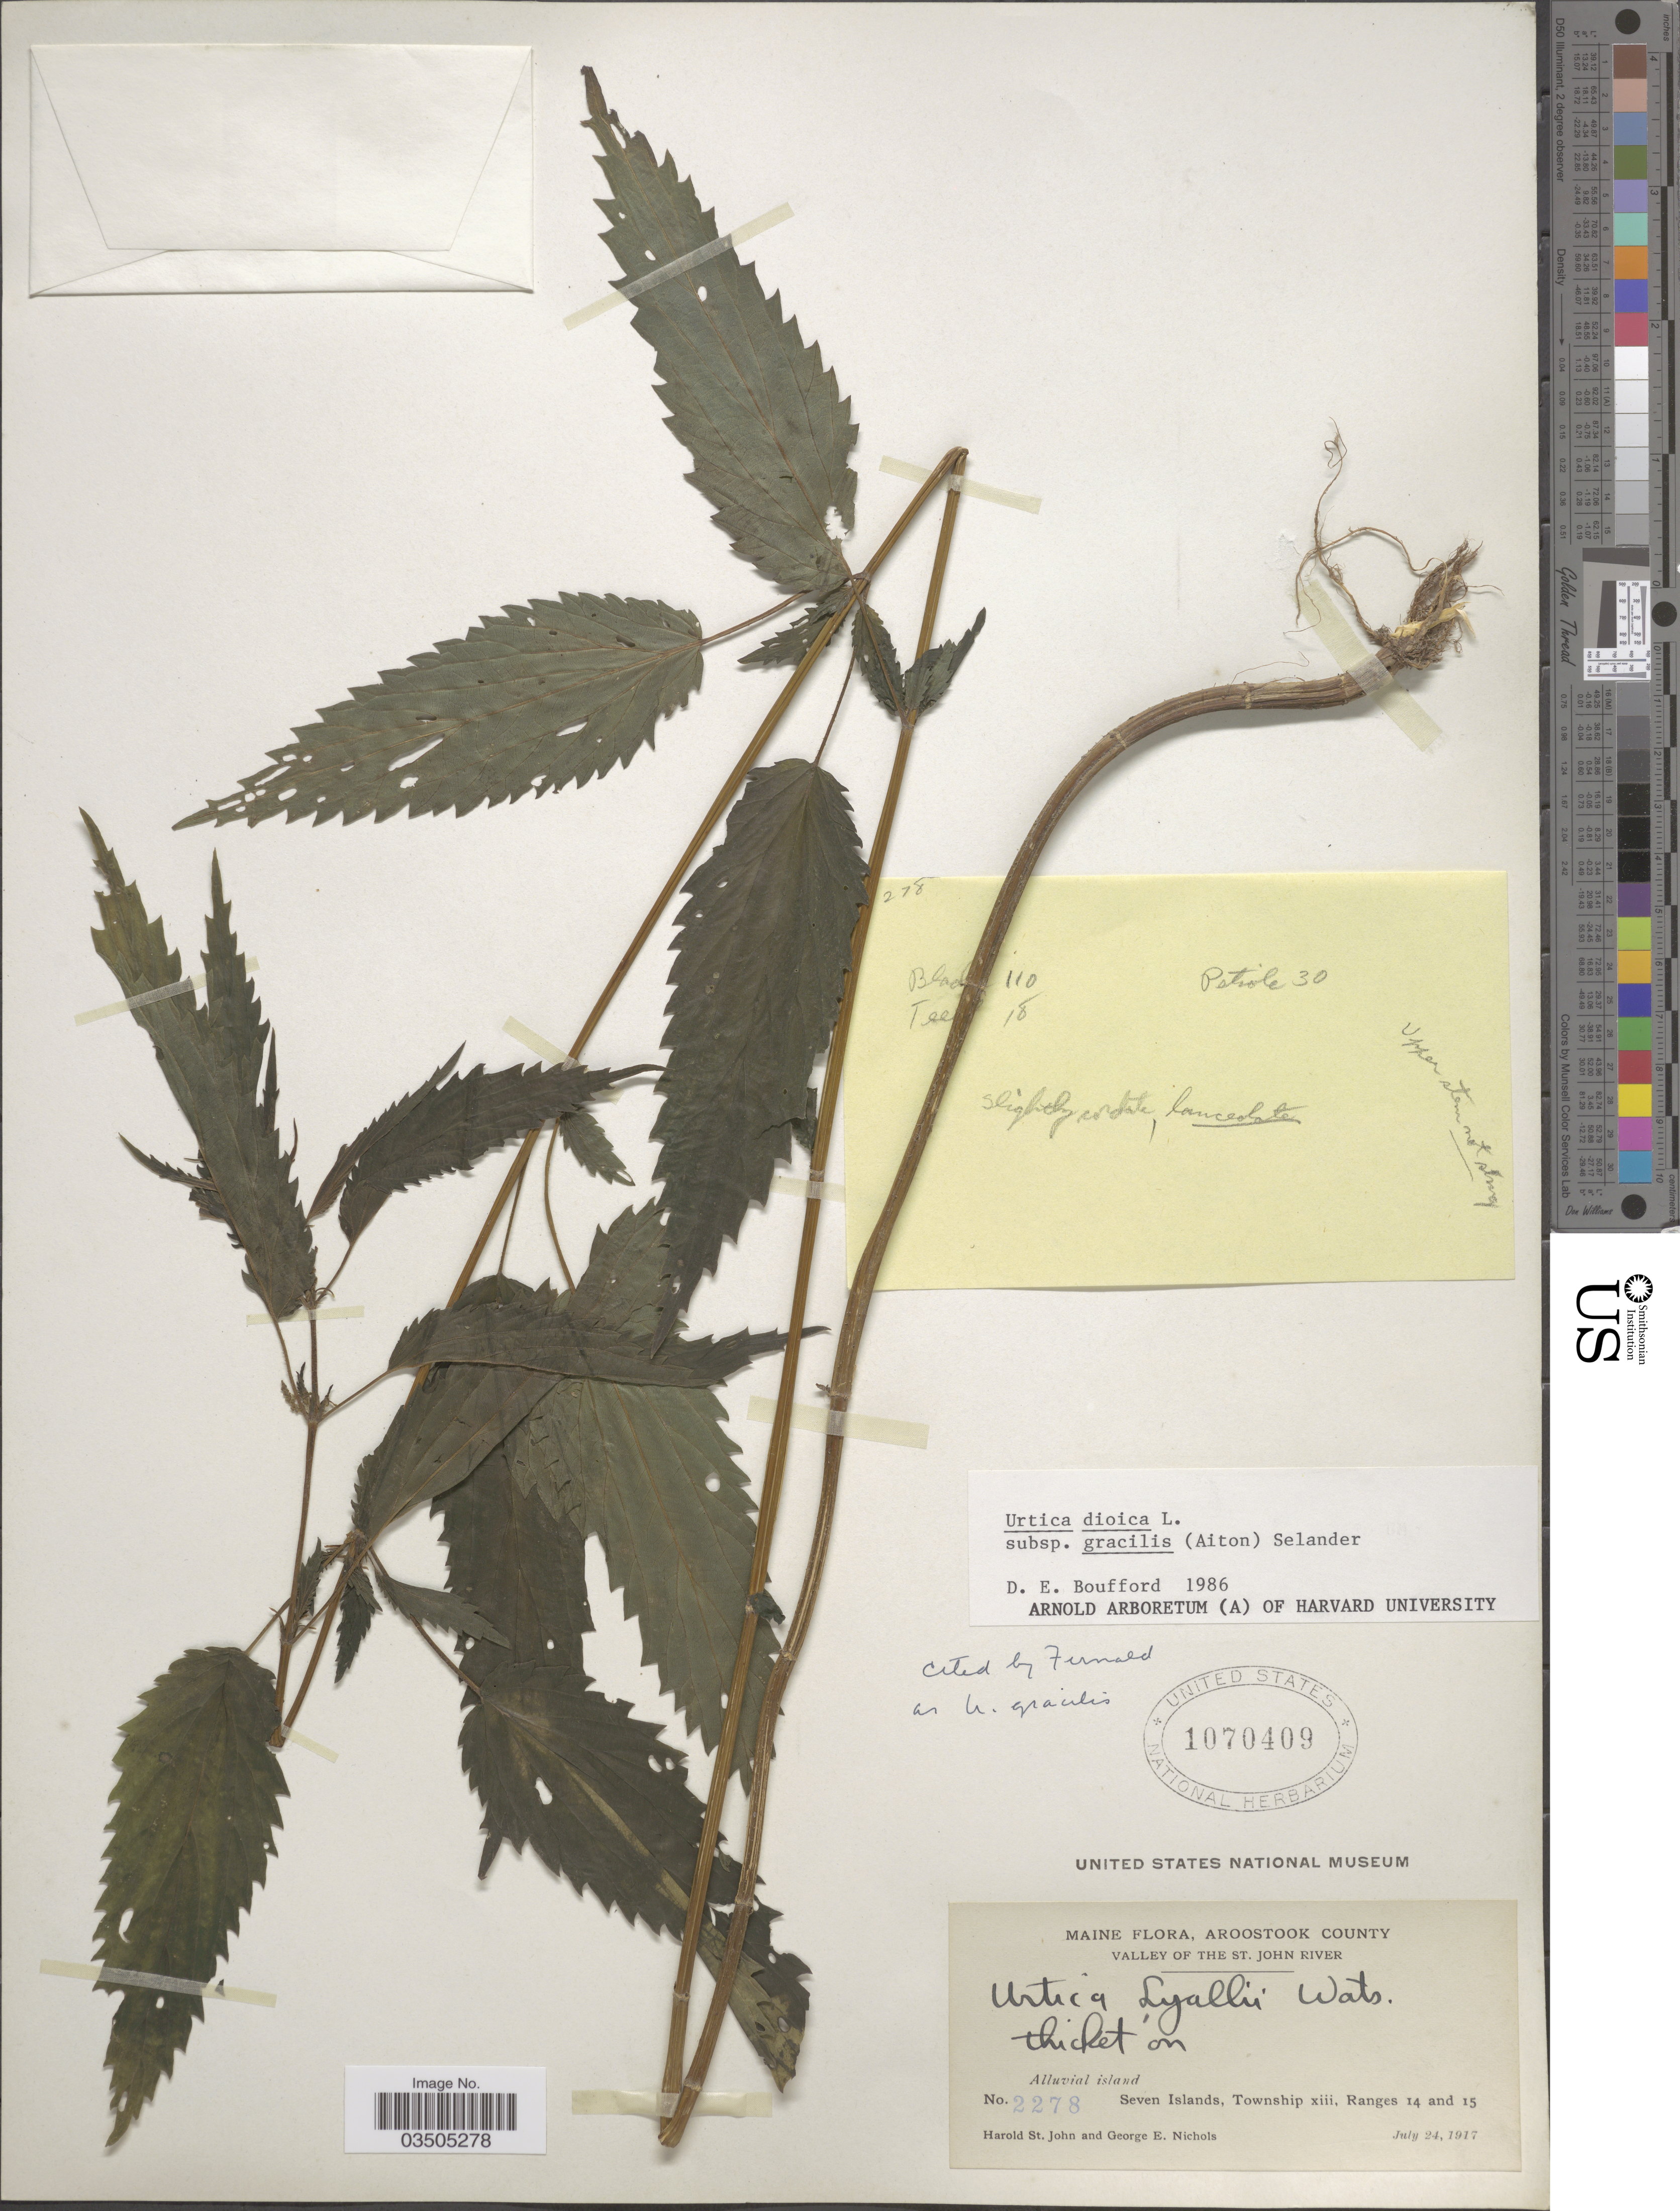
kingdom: Plantae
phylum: Tracheophyta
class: Magnoliopsida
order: Rosales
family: Urticaceae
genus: Urtica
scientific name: Urtica dioica subsp. gracilis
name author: L.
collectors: H. St. John & G. E. Nichols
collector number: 2278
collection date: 1917-07-24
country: United States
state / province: Maine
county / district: Aroostook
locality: Valley of the St. John River. Seven Islands, Township xiii, Ranges 14 and 15.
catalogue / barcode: US 1070409